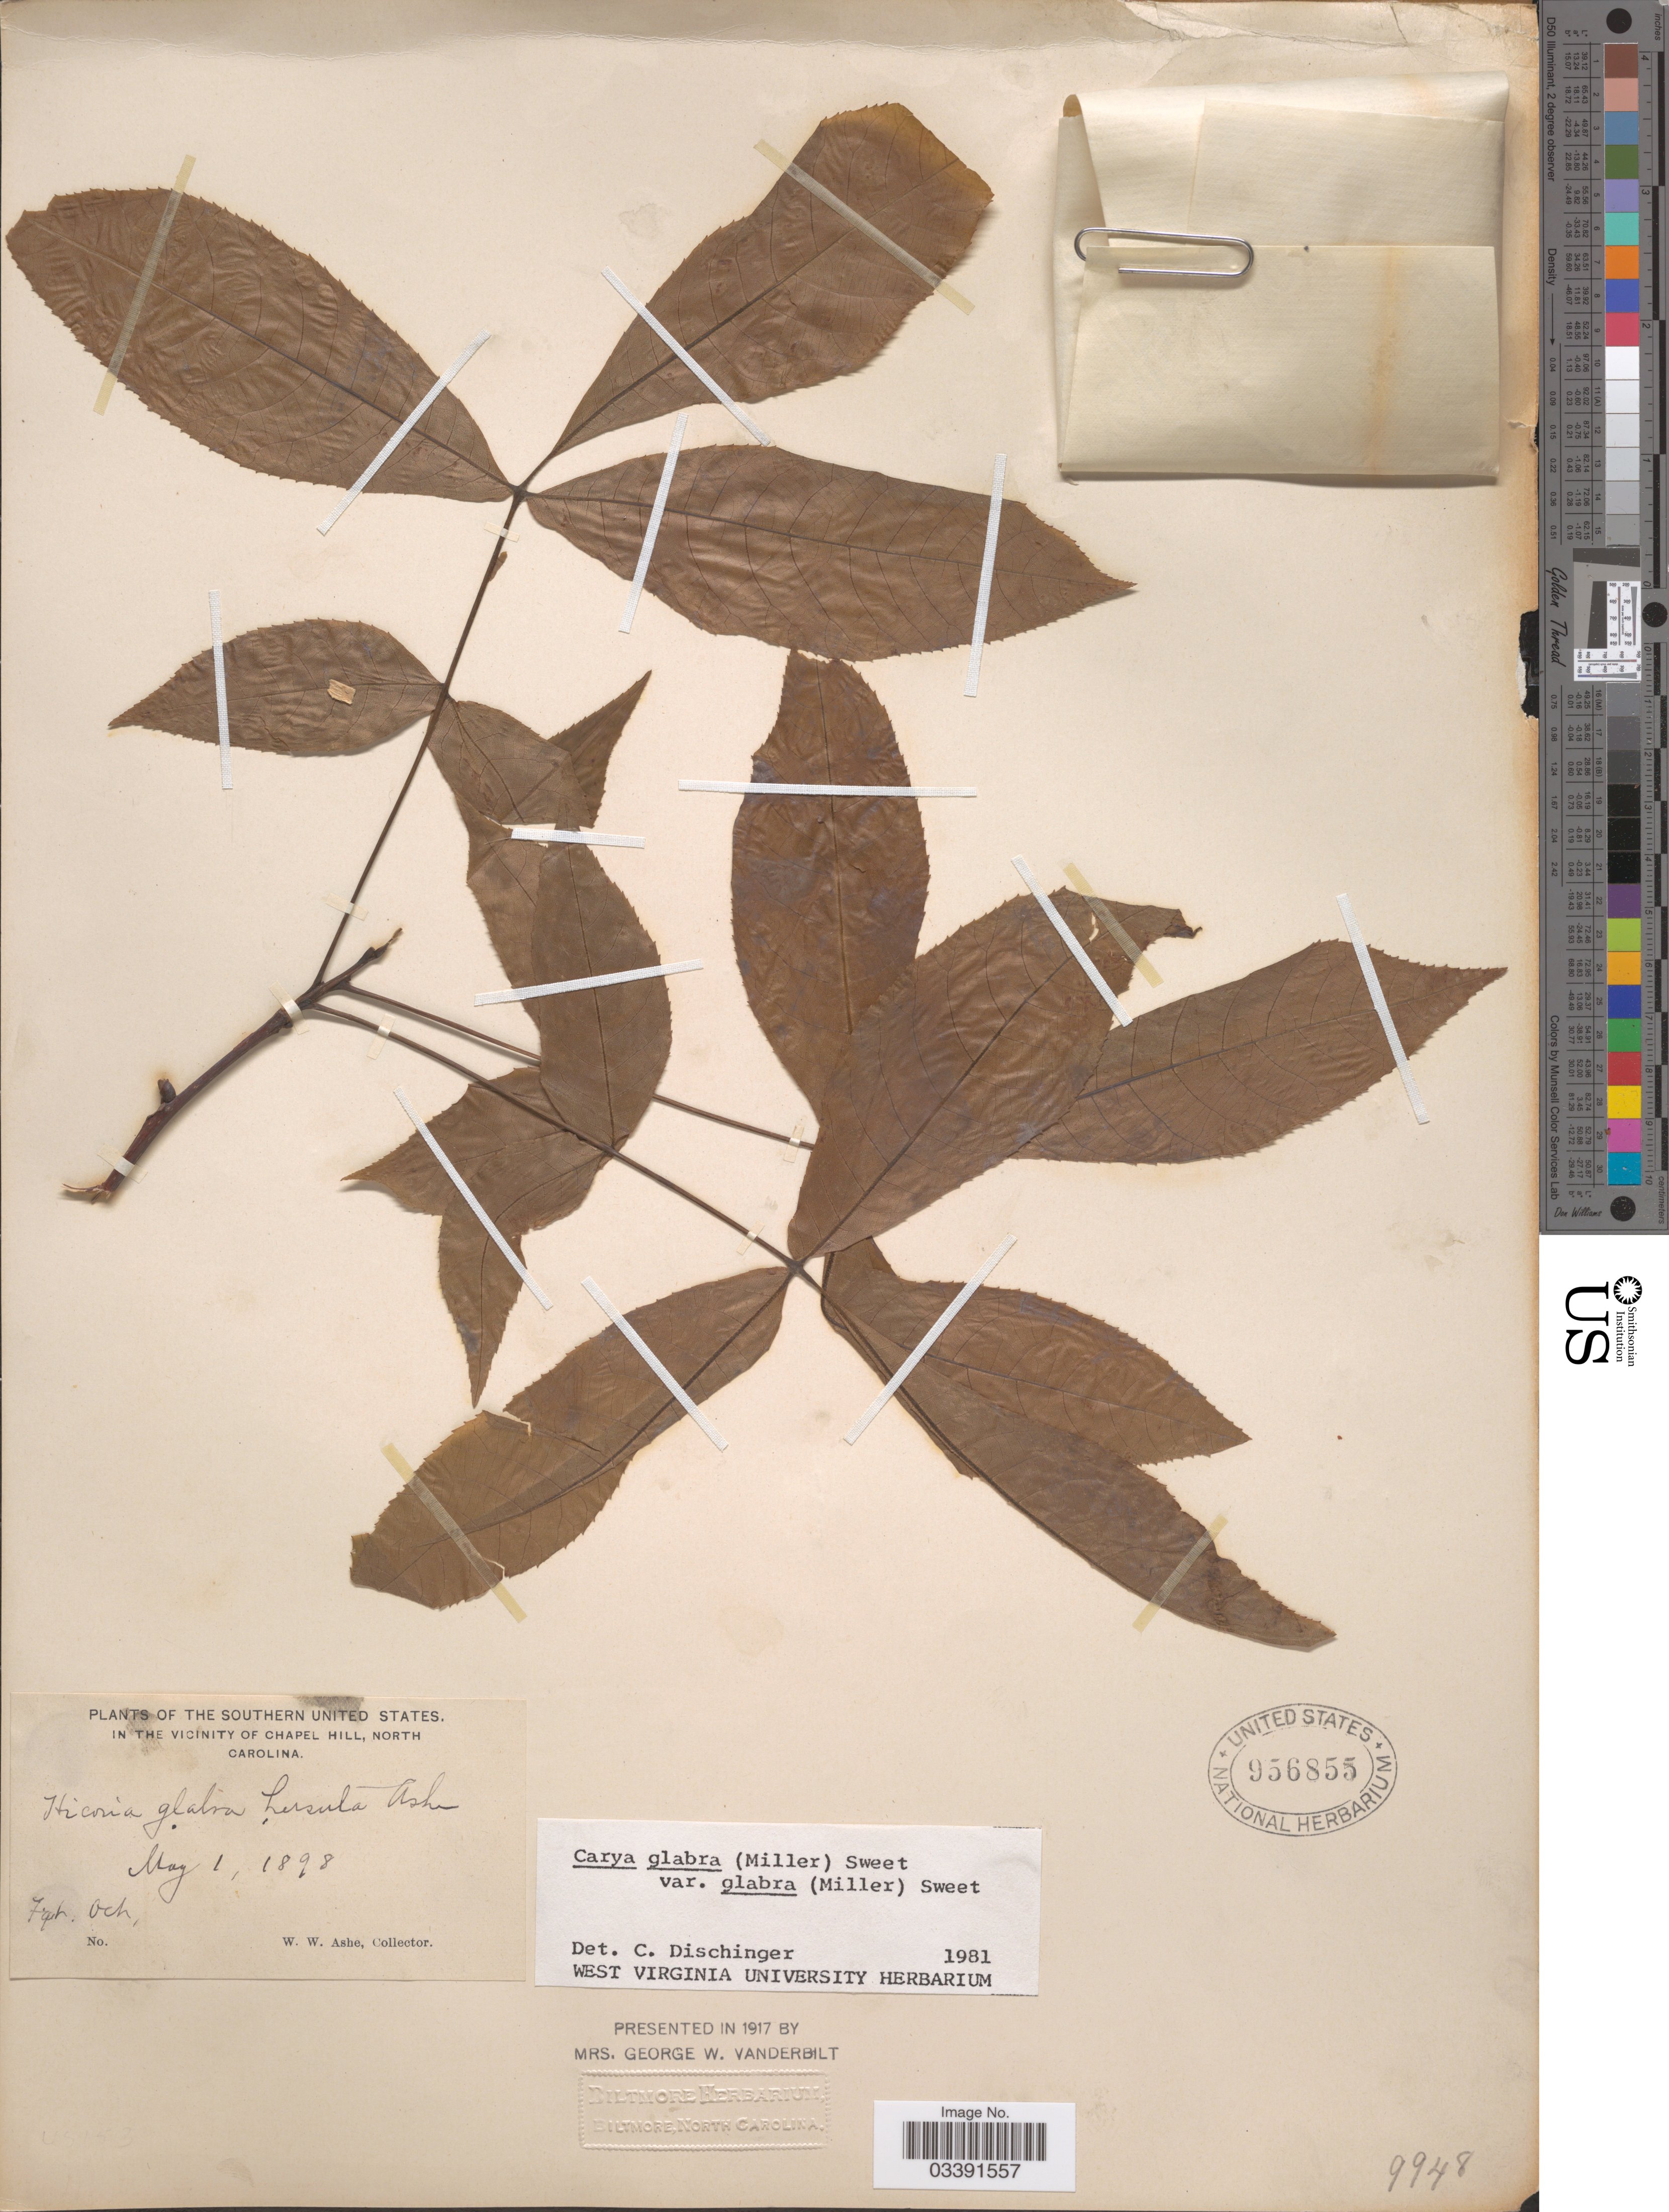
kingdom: Plantae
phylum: Tracheophyta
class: Magnoliopsida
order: Fagales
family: Juglandaceae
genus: Carya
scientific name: Carya glabra var. glabra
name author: (Mill.) Sweet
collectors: W. W. Ashe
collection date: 1898-05-01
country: United States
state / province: North Carolina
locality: The Southern United States. In the vicinity of Chapel Hill, North Carolina.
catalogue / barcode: US 956855